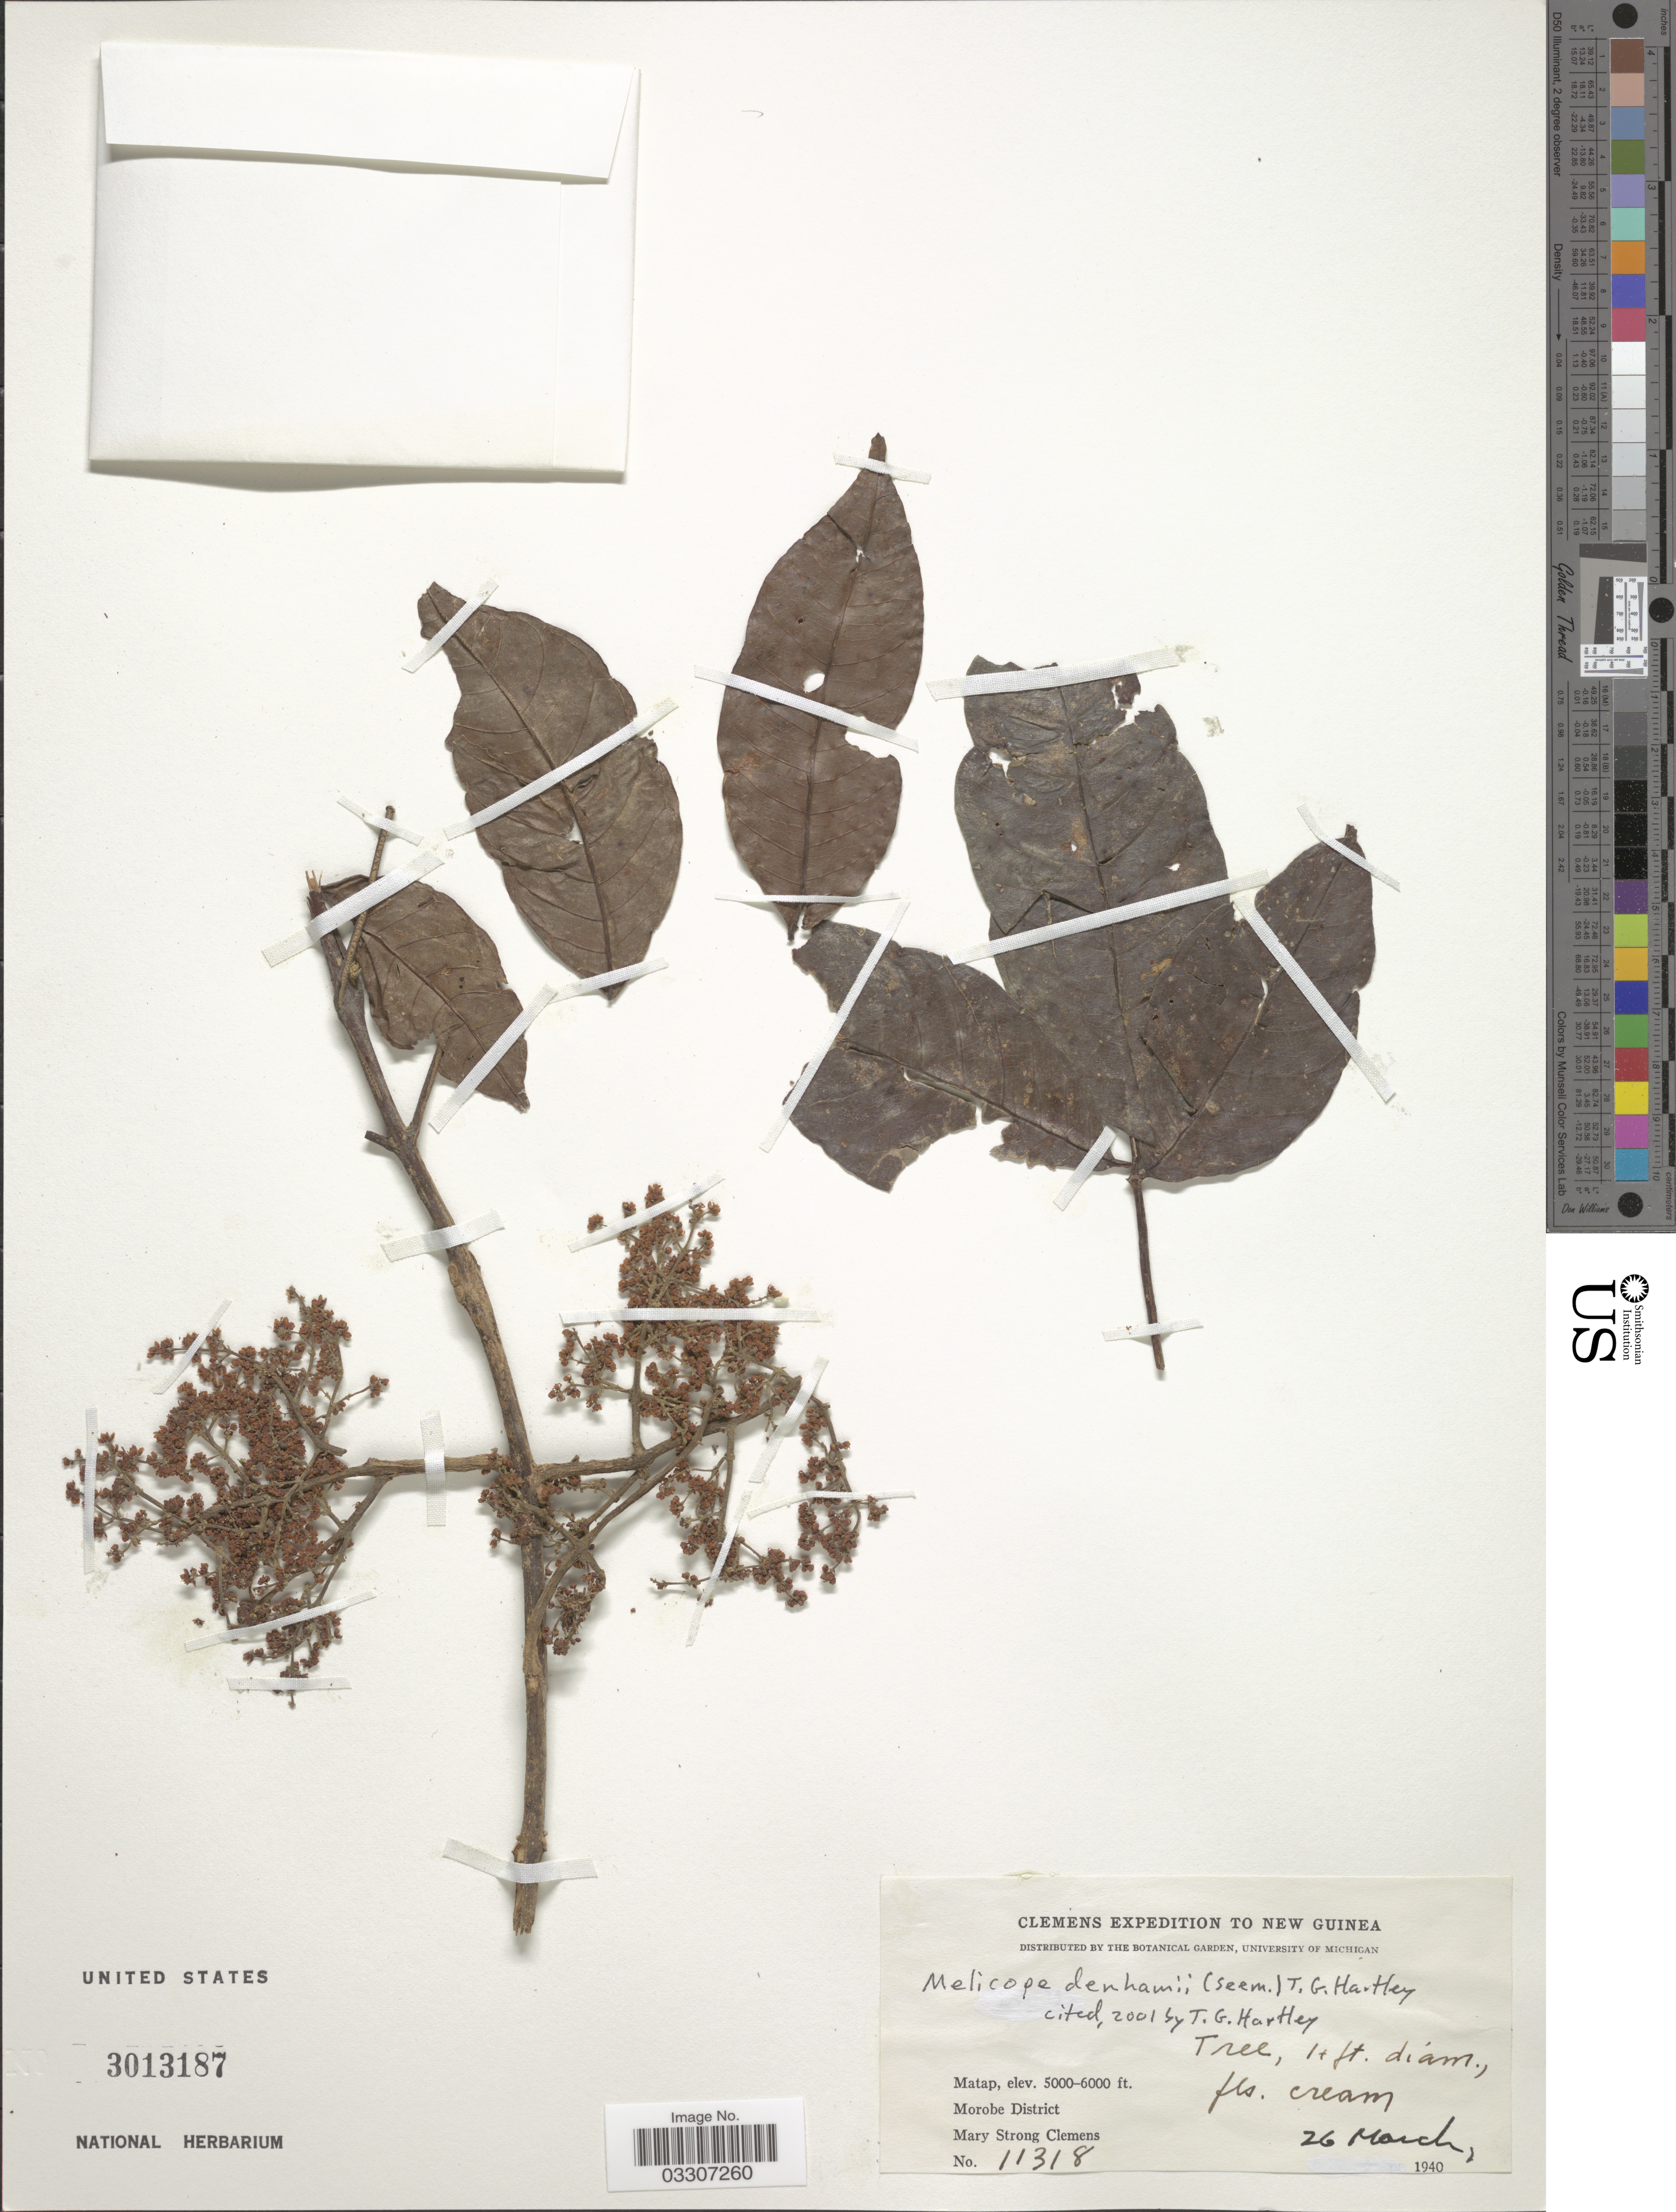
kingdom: Plantae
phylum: Tracheophyta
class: Magnoliopsida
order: Sapindales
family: Rutaceae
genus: Melicope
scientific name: Melicope denhamii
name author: (Seem.) T.G. Hartley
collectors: M. S. Clemens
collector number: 11318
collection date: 1940-03-26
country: Papua New Guinea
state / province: Morobe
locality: New Guinea. Matap. Morobe District.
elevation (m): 1524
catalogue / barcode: US 3013187